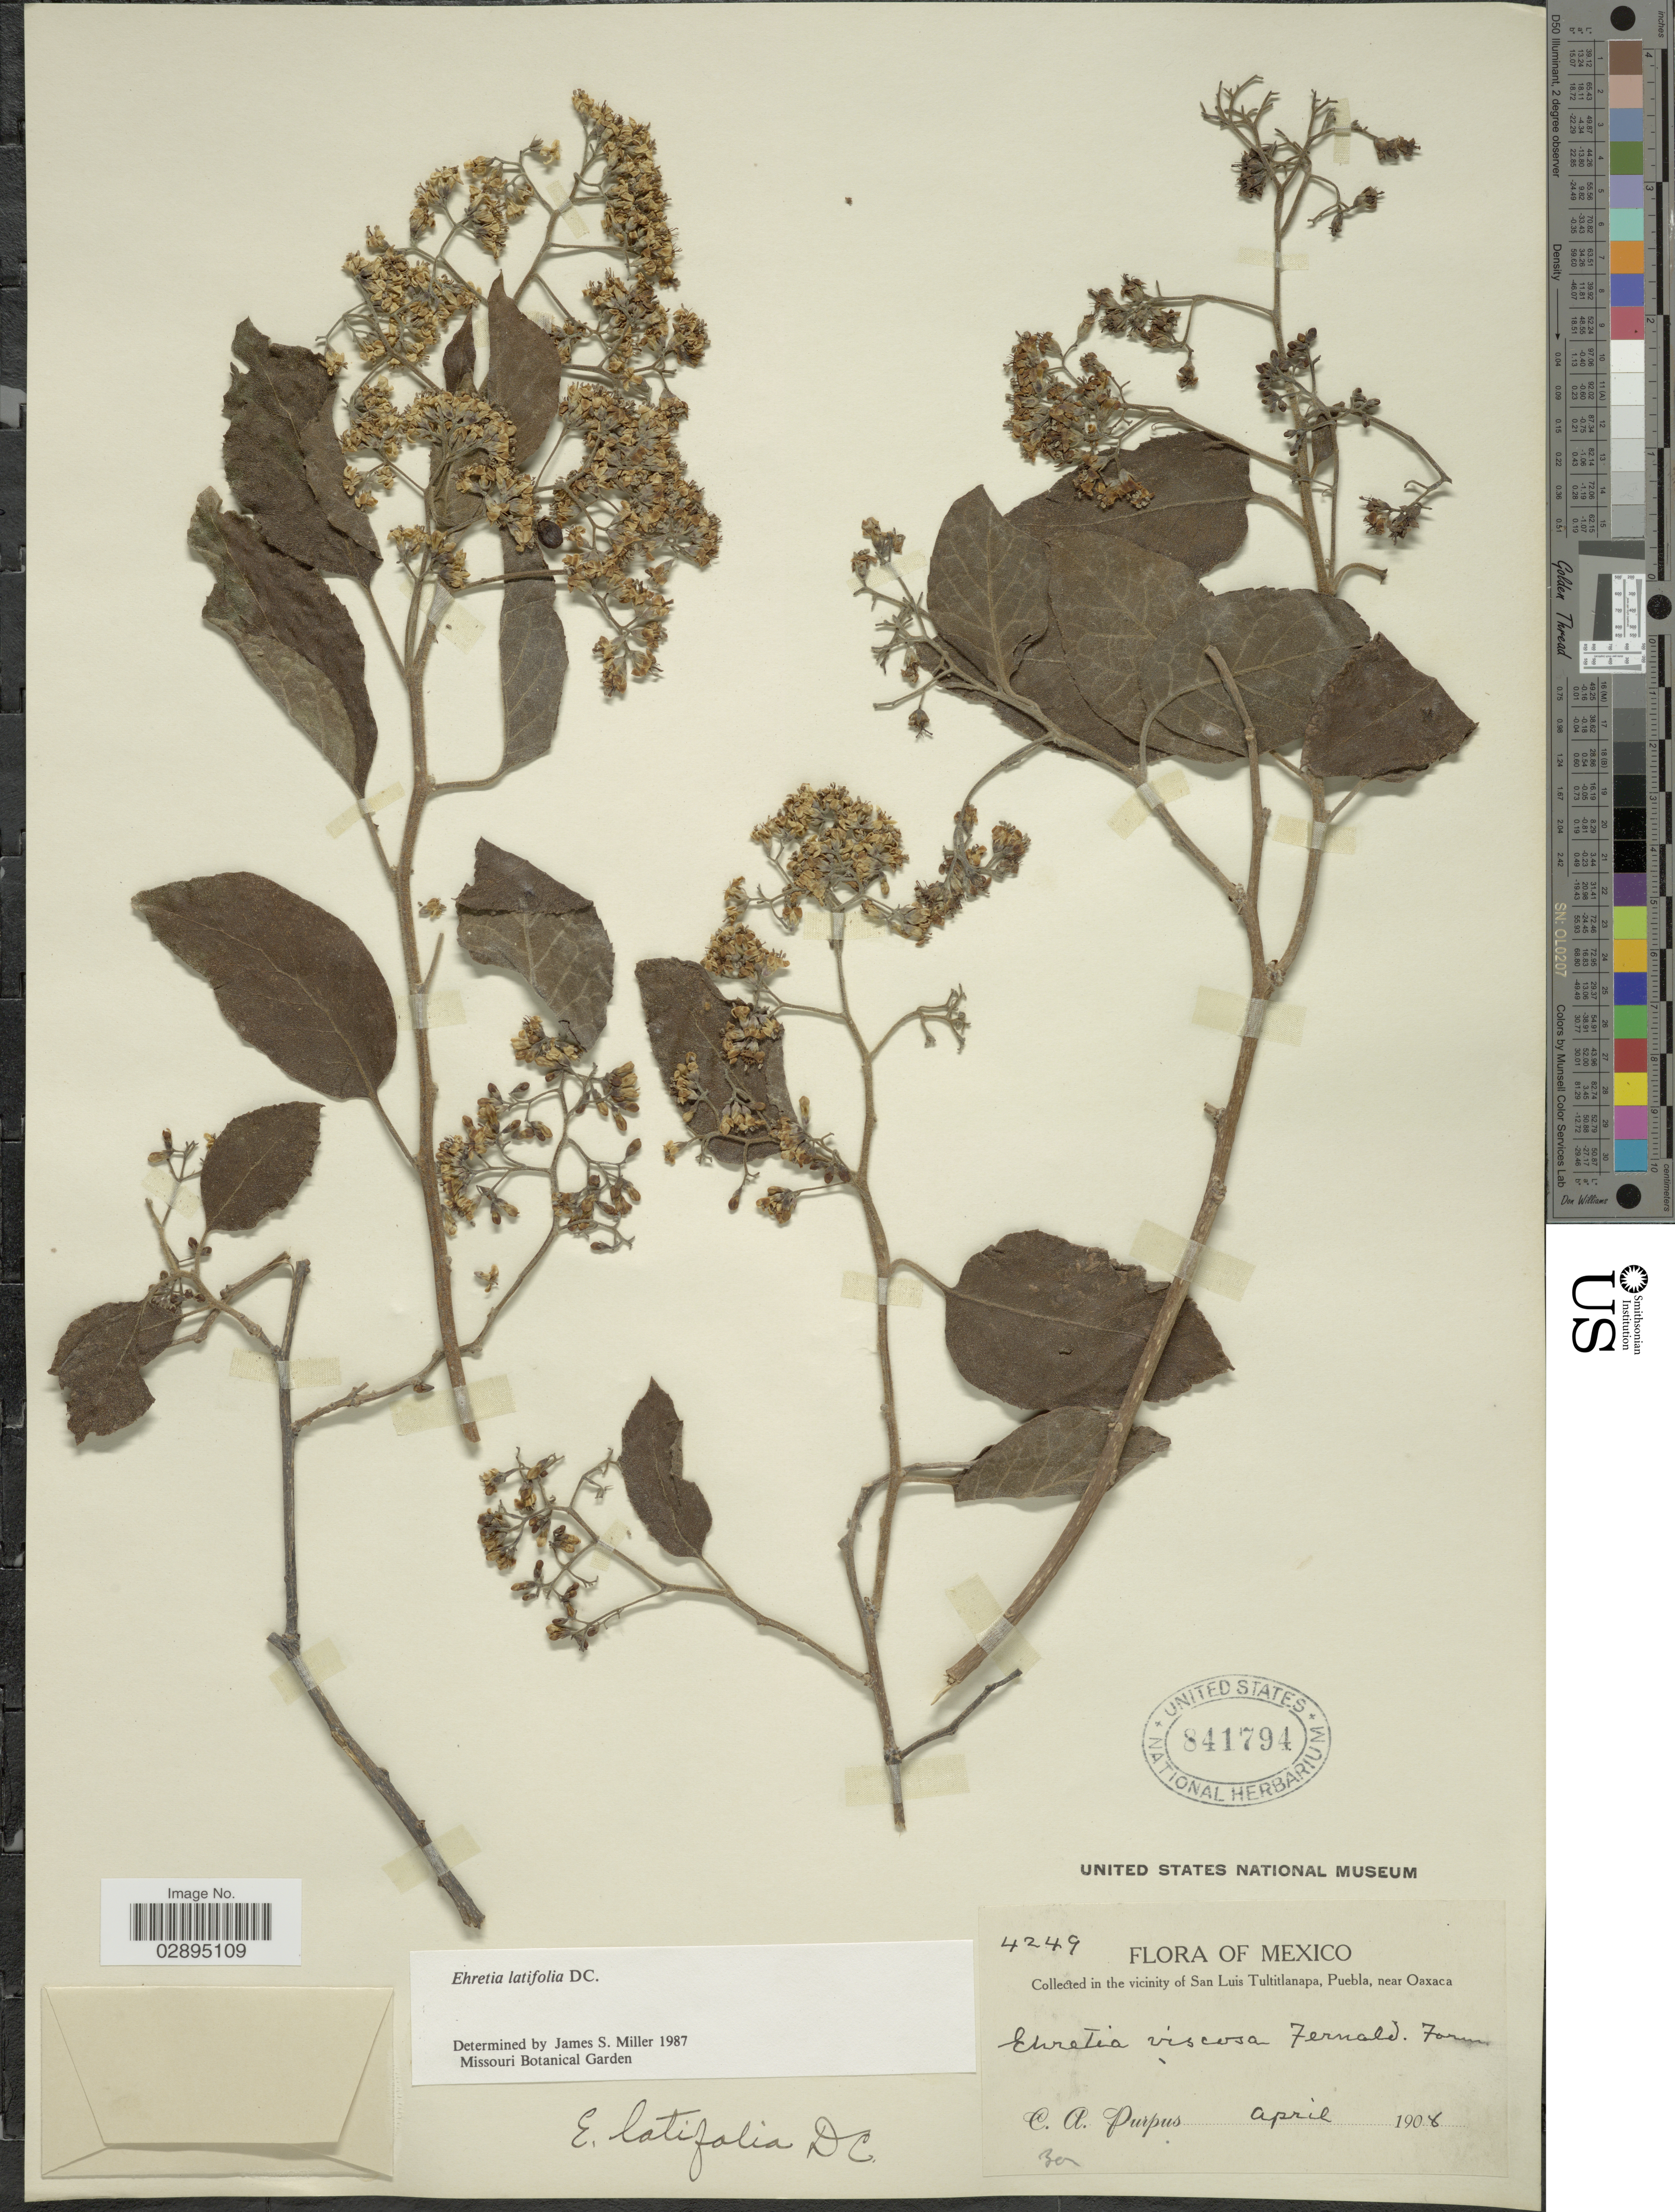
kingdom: Plantae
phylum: Tracheophyta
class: Magnoliopsida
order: Boraginales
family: Ehretiaceae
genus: Ehretia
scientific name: Ehretia latifolia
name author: DC.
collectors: C. A. Purpus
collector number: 4249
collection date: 1908-04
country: Mexico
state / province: Puebla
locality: In the vicinity of San Luis Tultitlanapa, Puebla, near Oaxaca.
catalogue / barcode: US 841794